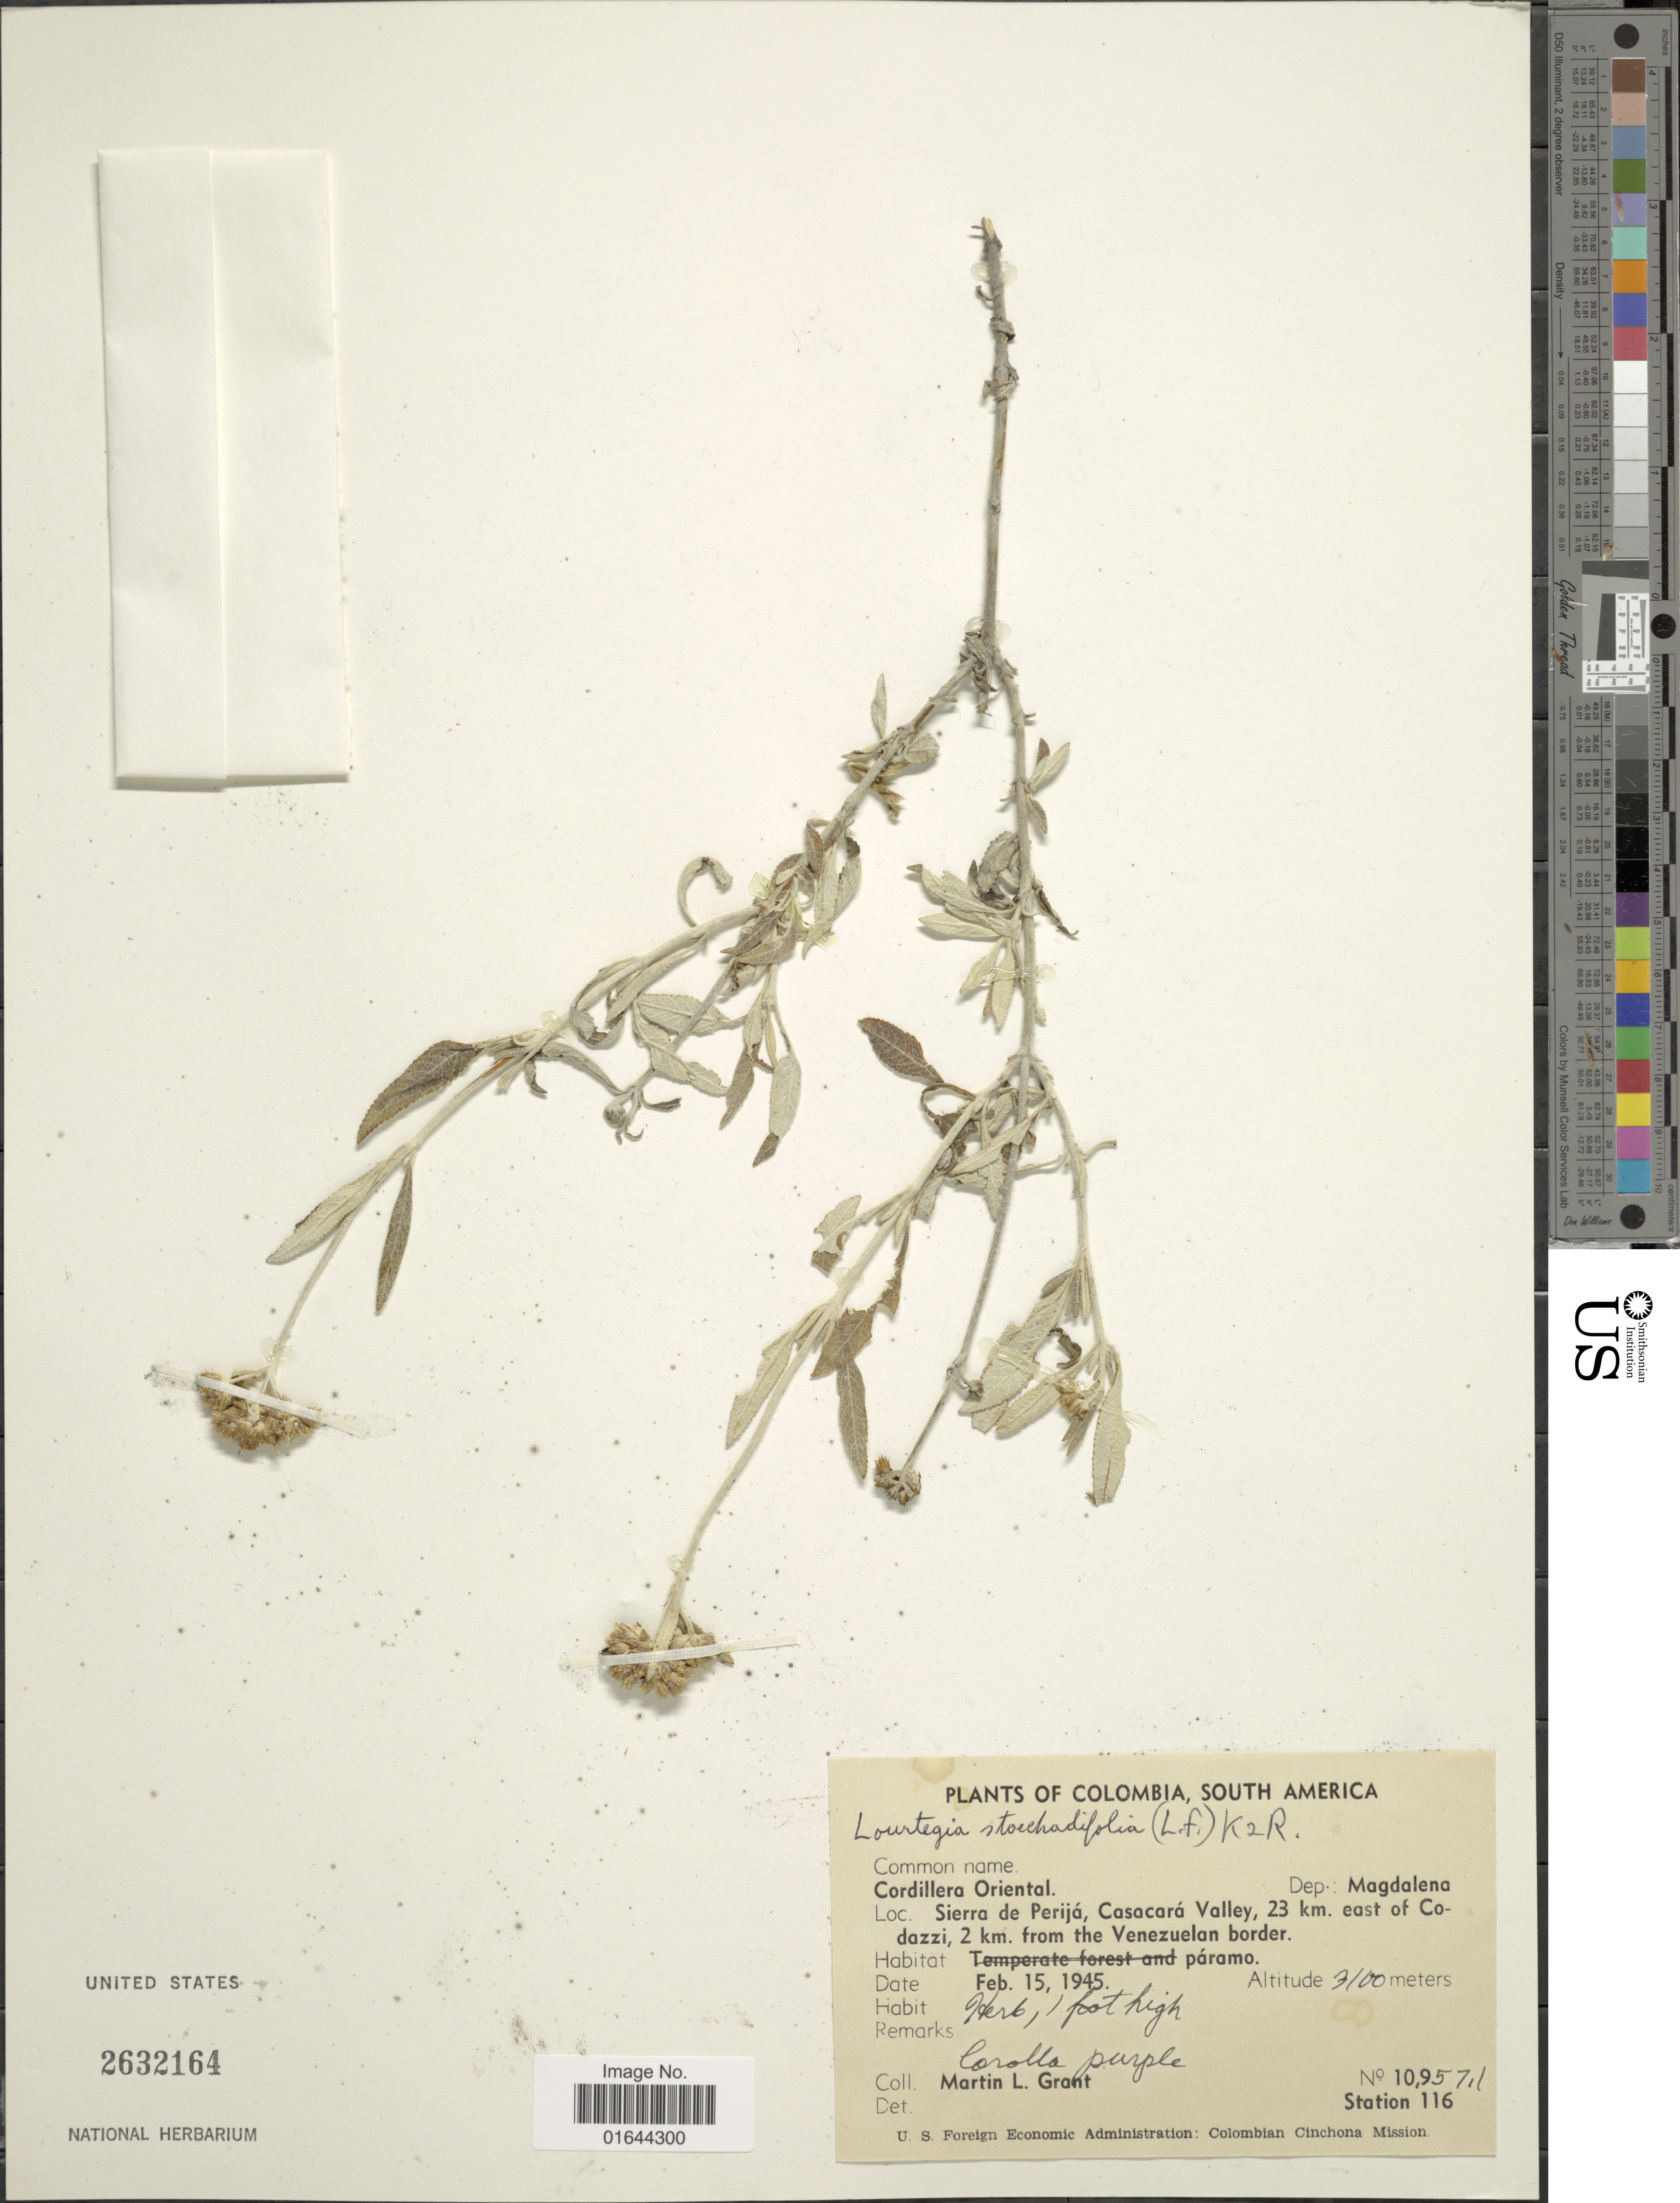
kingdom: Plantae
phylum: Tracheophyta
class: Magnoliopsida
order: Asterales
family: Asteraceae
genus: Lourteigia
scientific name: Lourteigia stoechadifolia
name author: (L. f.) R.M. King & H. Rob.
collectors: M. L. Grant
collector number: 109571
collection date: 1945-02-15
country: Colombia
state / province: Magdalena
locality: Colombia, South America, Cordillera Oriental , Dep. Magdalena. Sierra de Peija, Casacara Valley, 23 km. east of Codazzi, 2 km. from the Venezuelan border. Station 116.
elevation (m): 3100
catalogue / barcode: US 2632164